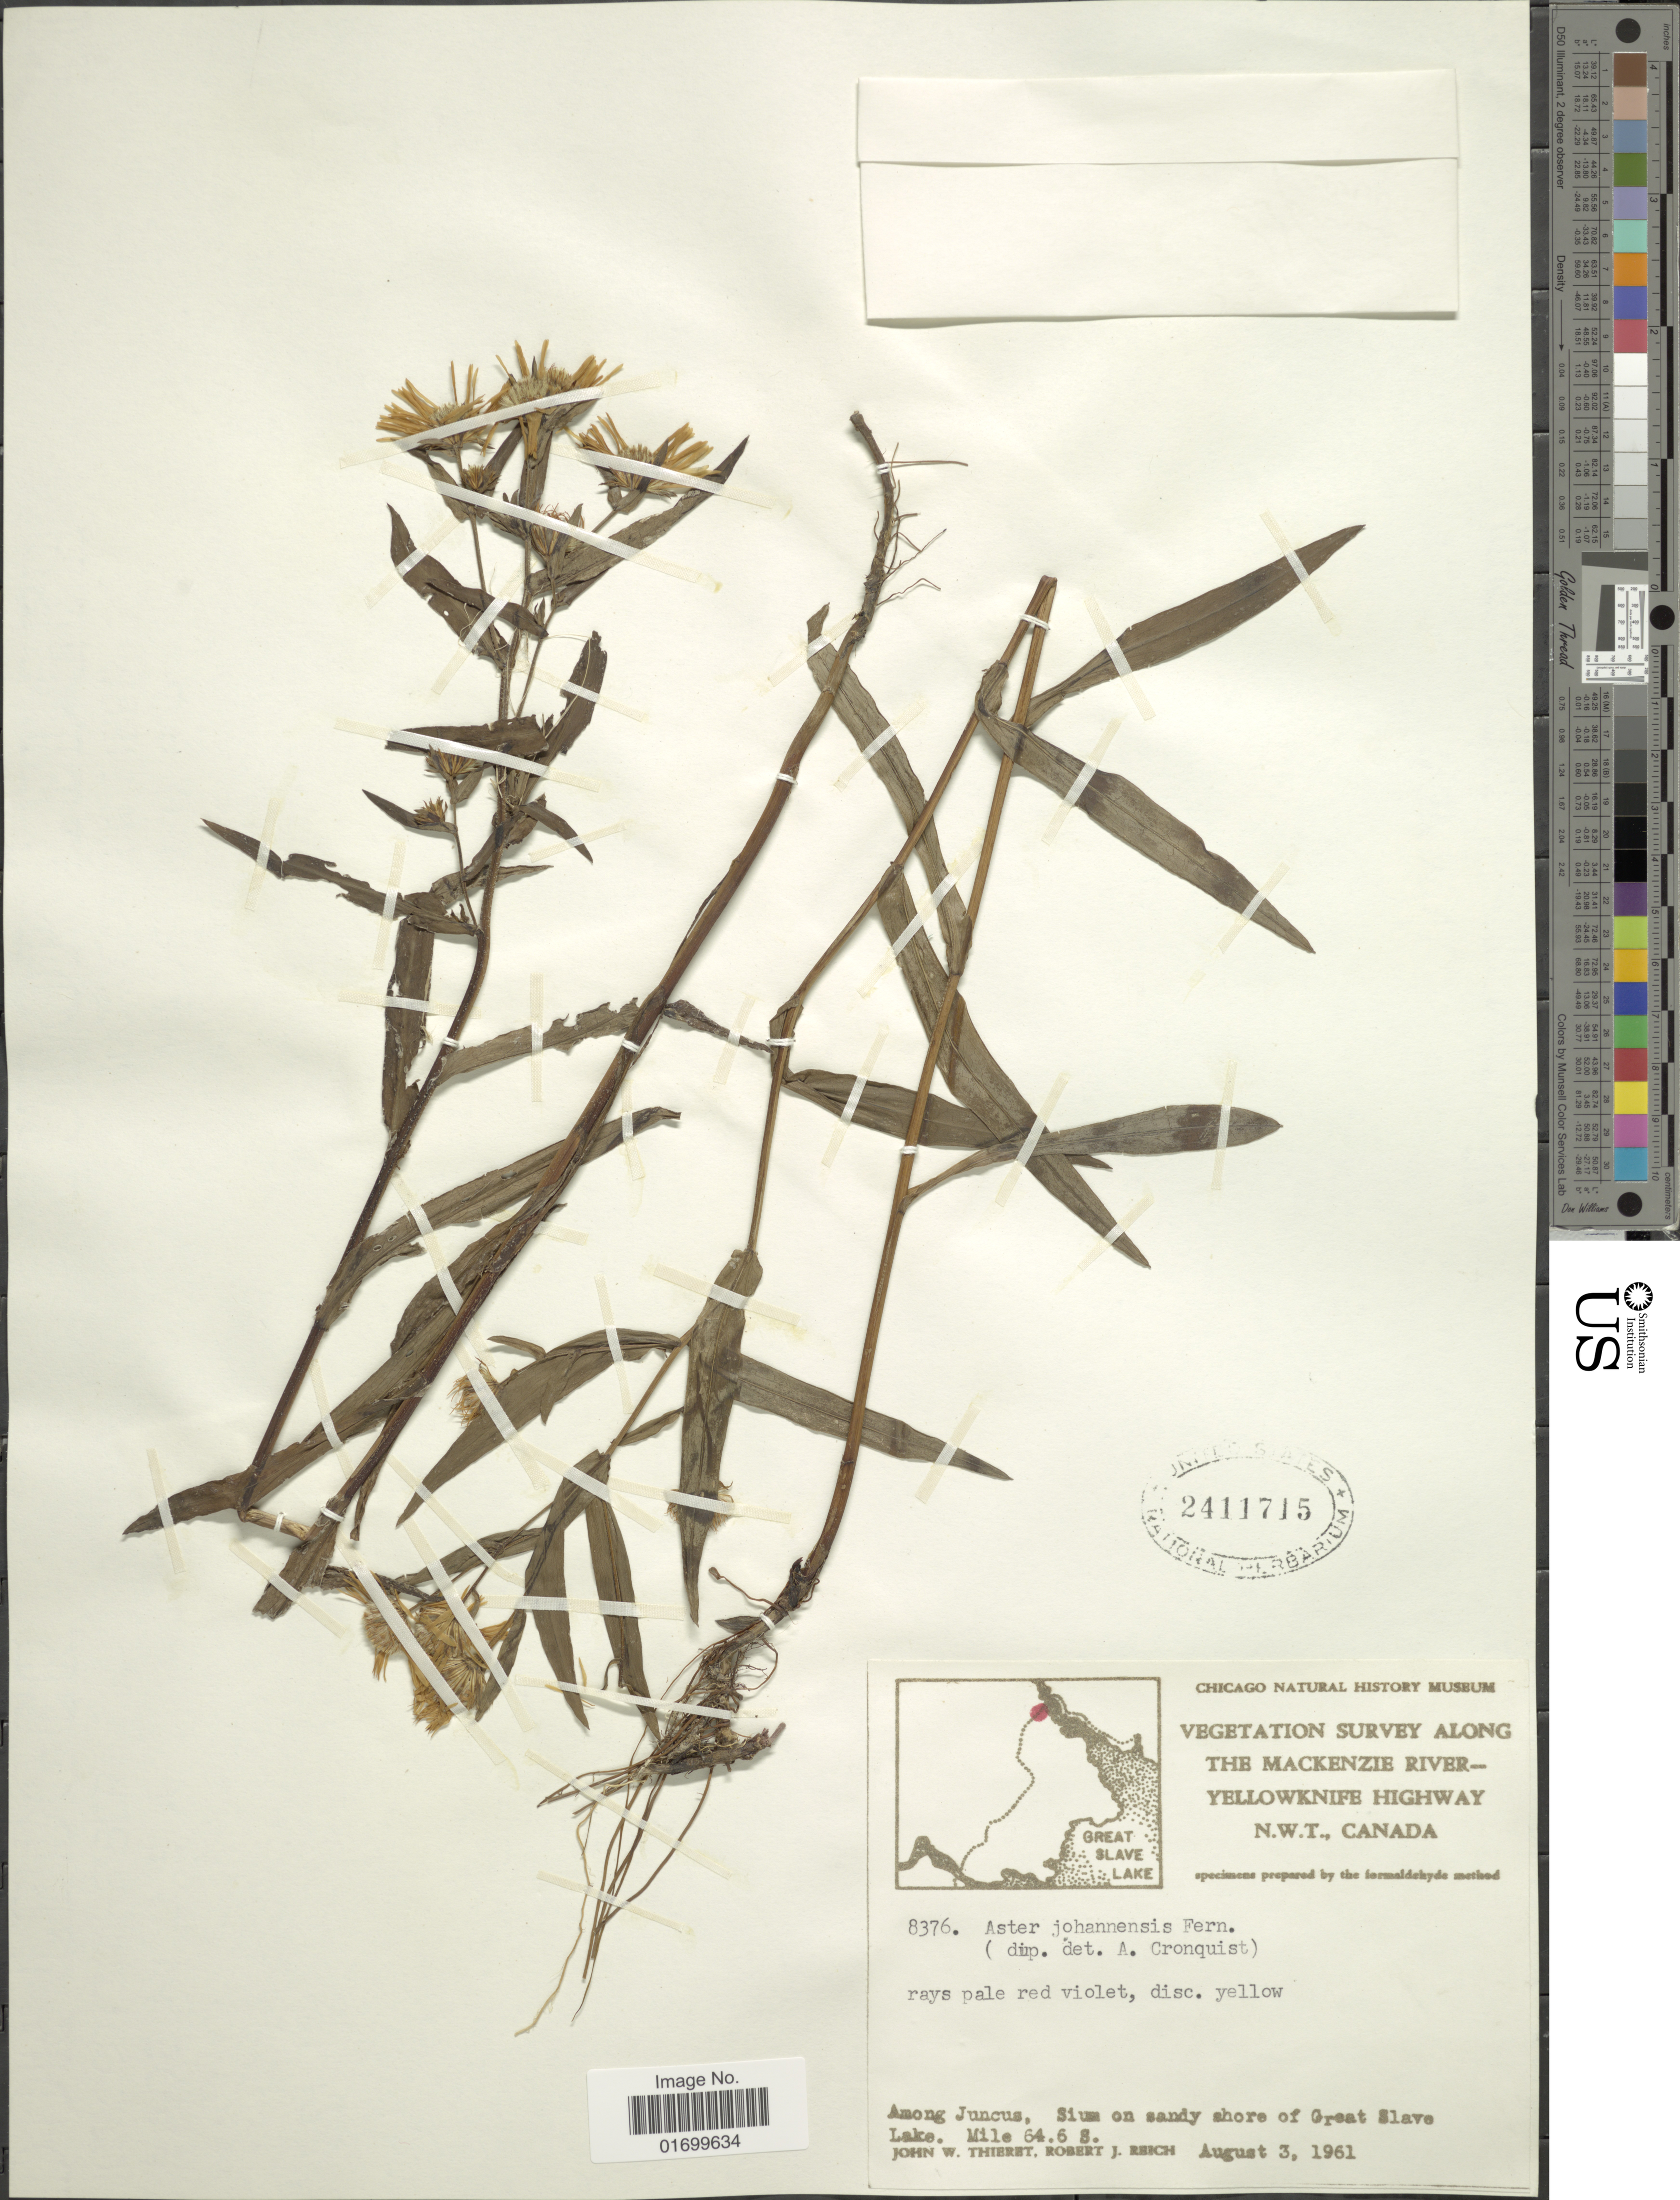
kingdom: Plantae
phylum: Tracheophyta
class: Magnoliopsida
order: Asterales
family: Asteraceae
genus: Symphyotrichum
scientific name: Symphyotrichum novi-belgii var. novi-belgii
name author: (L.) G.L. Nesom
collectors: J. W. Thieret & R. Reich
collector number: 8376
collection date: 1961-08-03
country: Canada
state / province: Northwest Territories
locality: Along the Mackenzie River-Yellowknife Highway N.W.T., among Juncus, Sium on sandy shore of Great Slave Lake, Mile 64.6 S.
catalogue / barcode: US 2411715